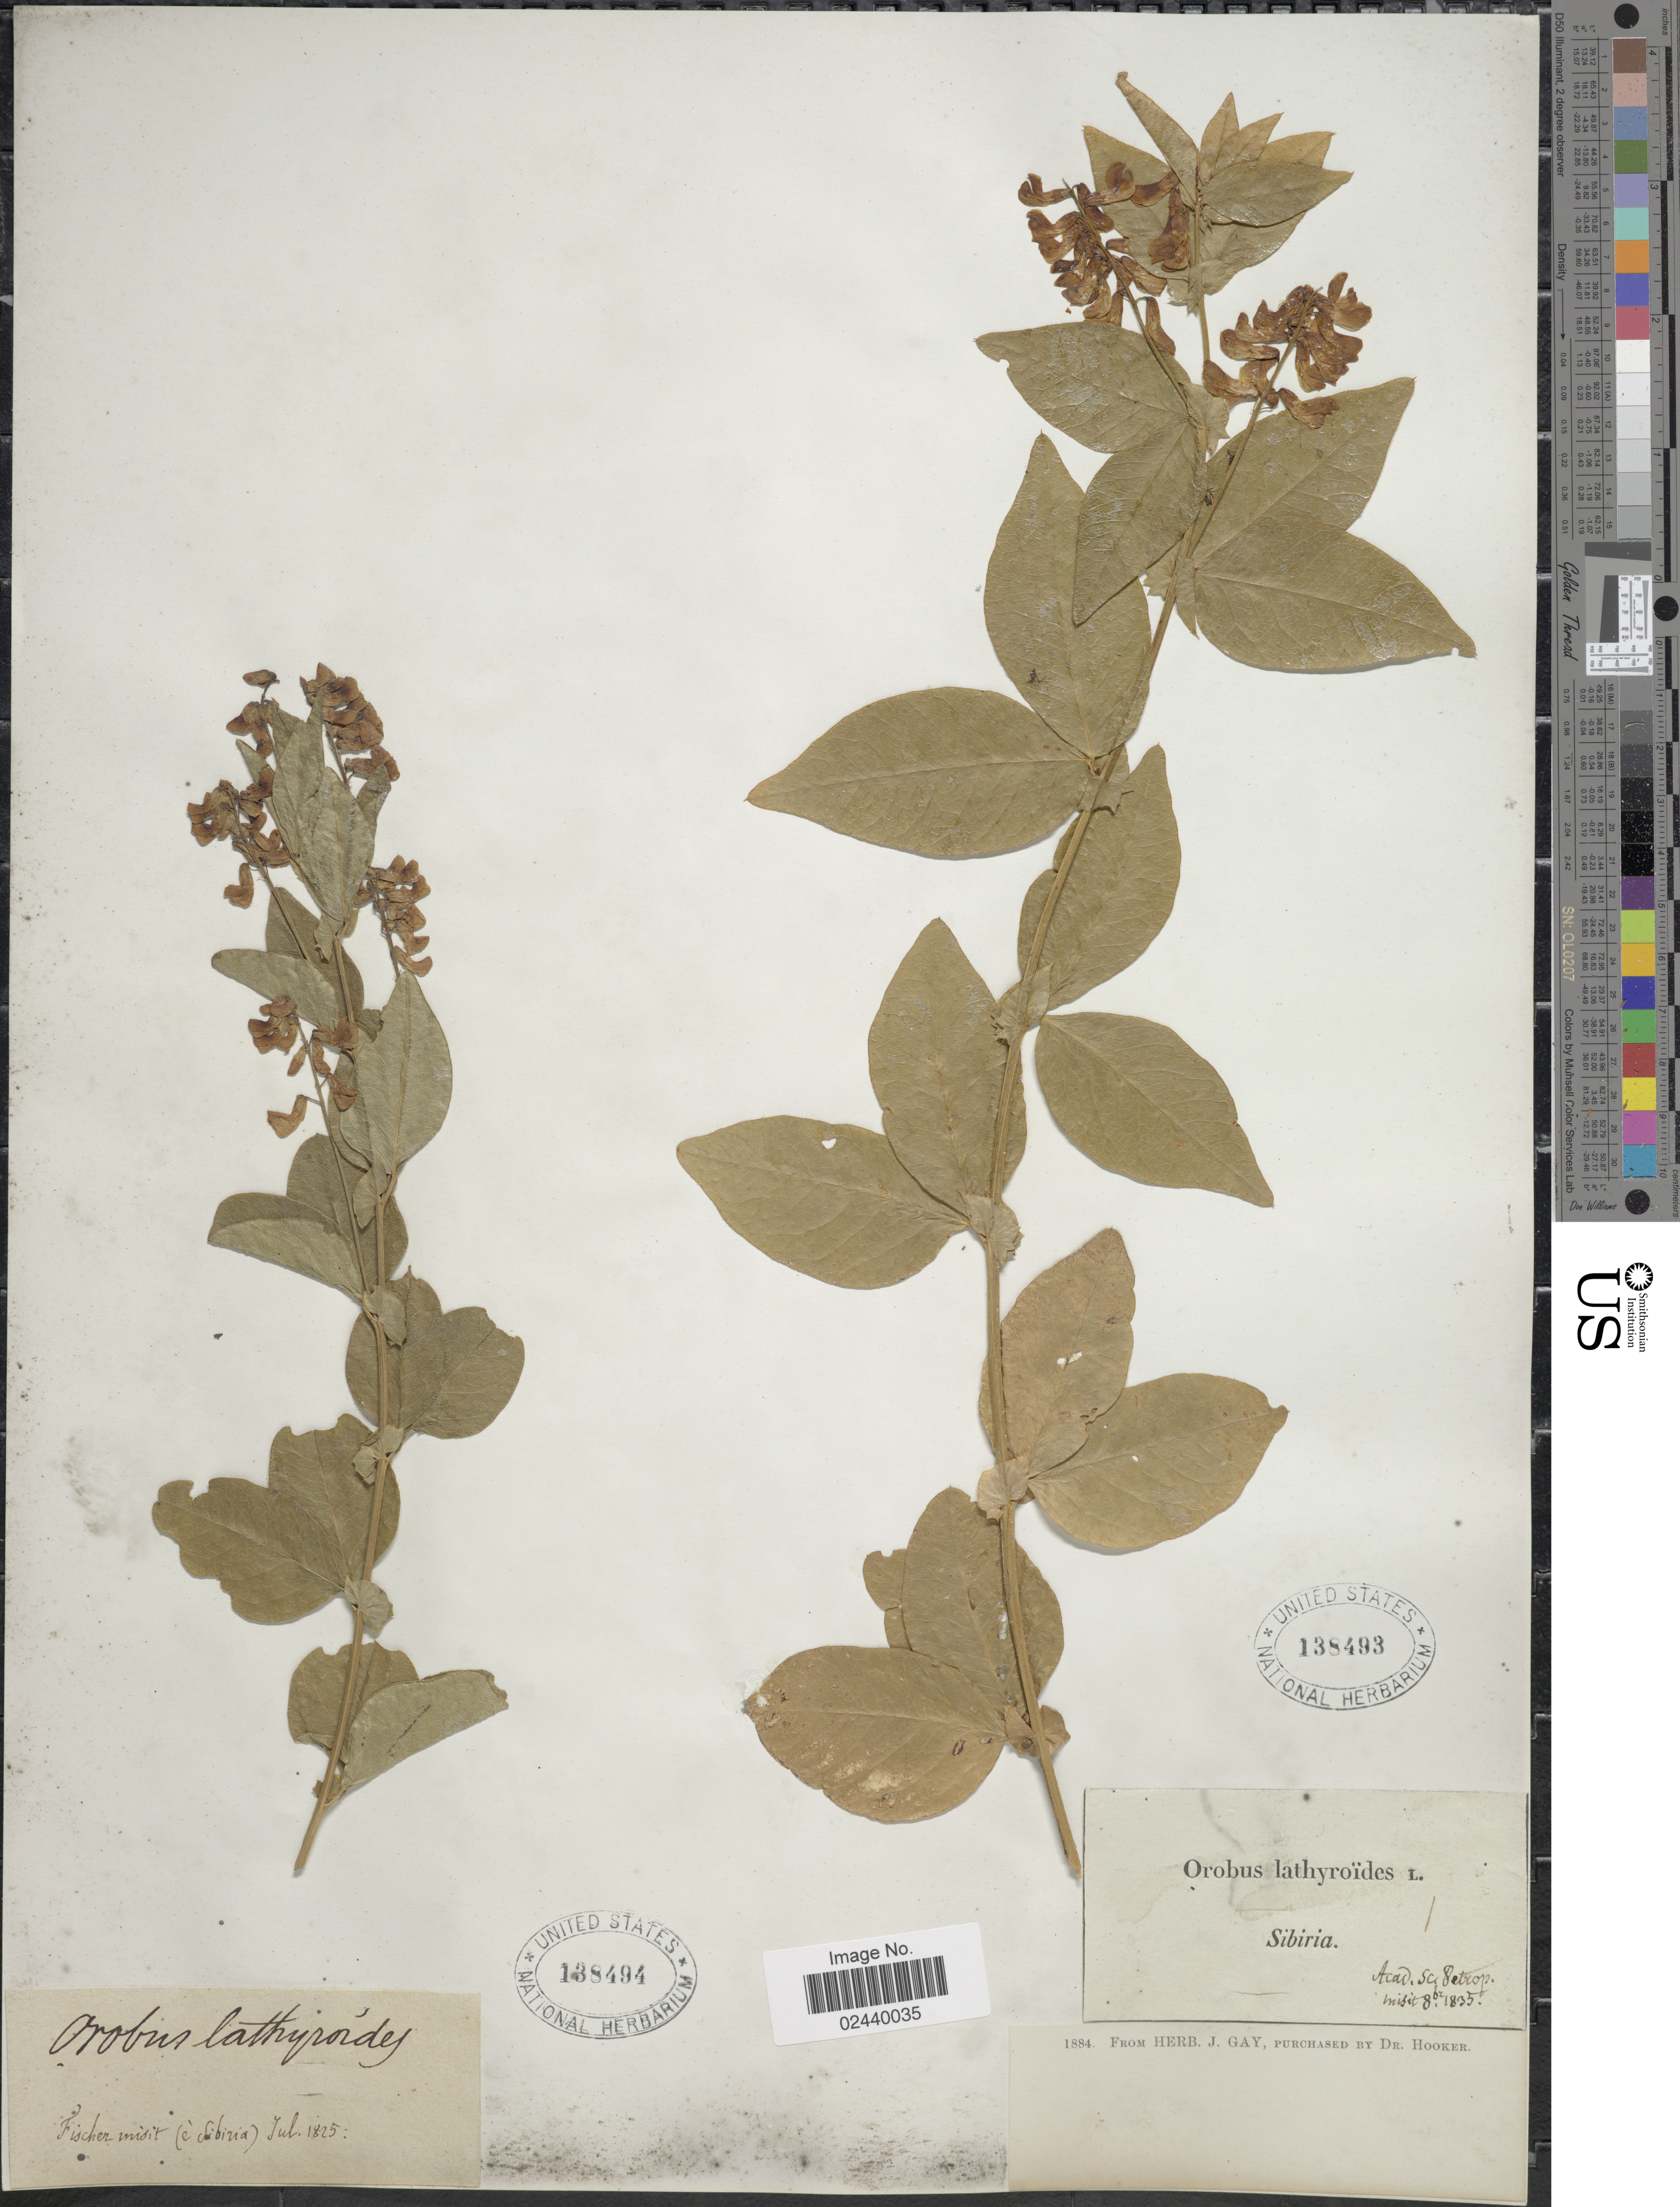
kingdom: Plantae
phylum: Tracheophyta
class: Magnoliopsida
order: Fabales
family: Fabaceae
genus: Vicia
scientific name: Vicia unijuga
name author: A. Braun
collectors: ex herb. Acad. Petrop.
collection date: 1884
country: Russian Federation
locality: Sibiria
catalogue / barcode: US 138493